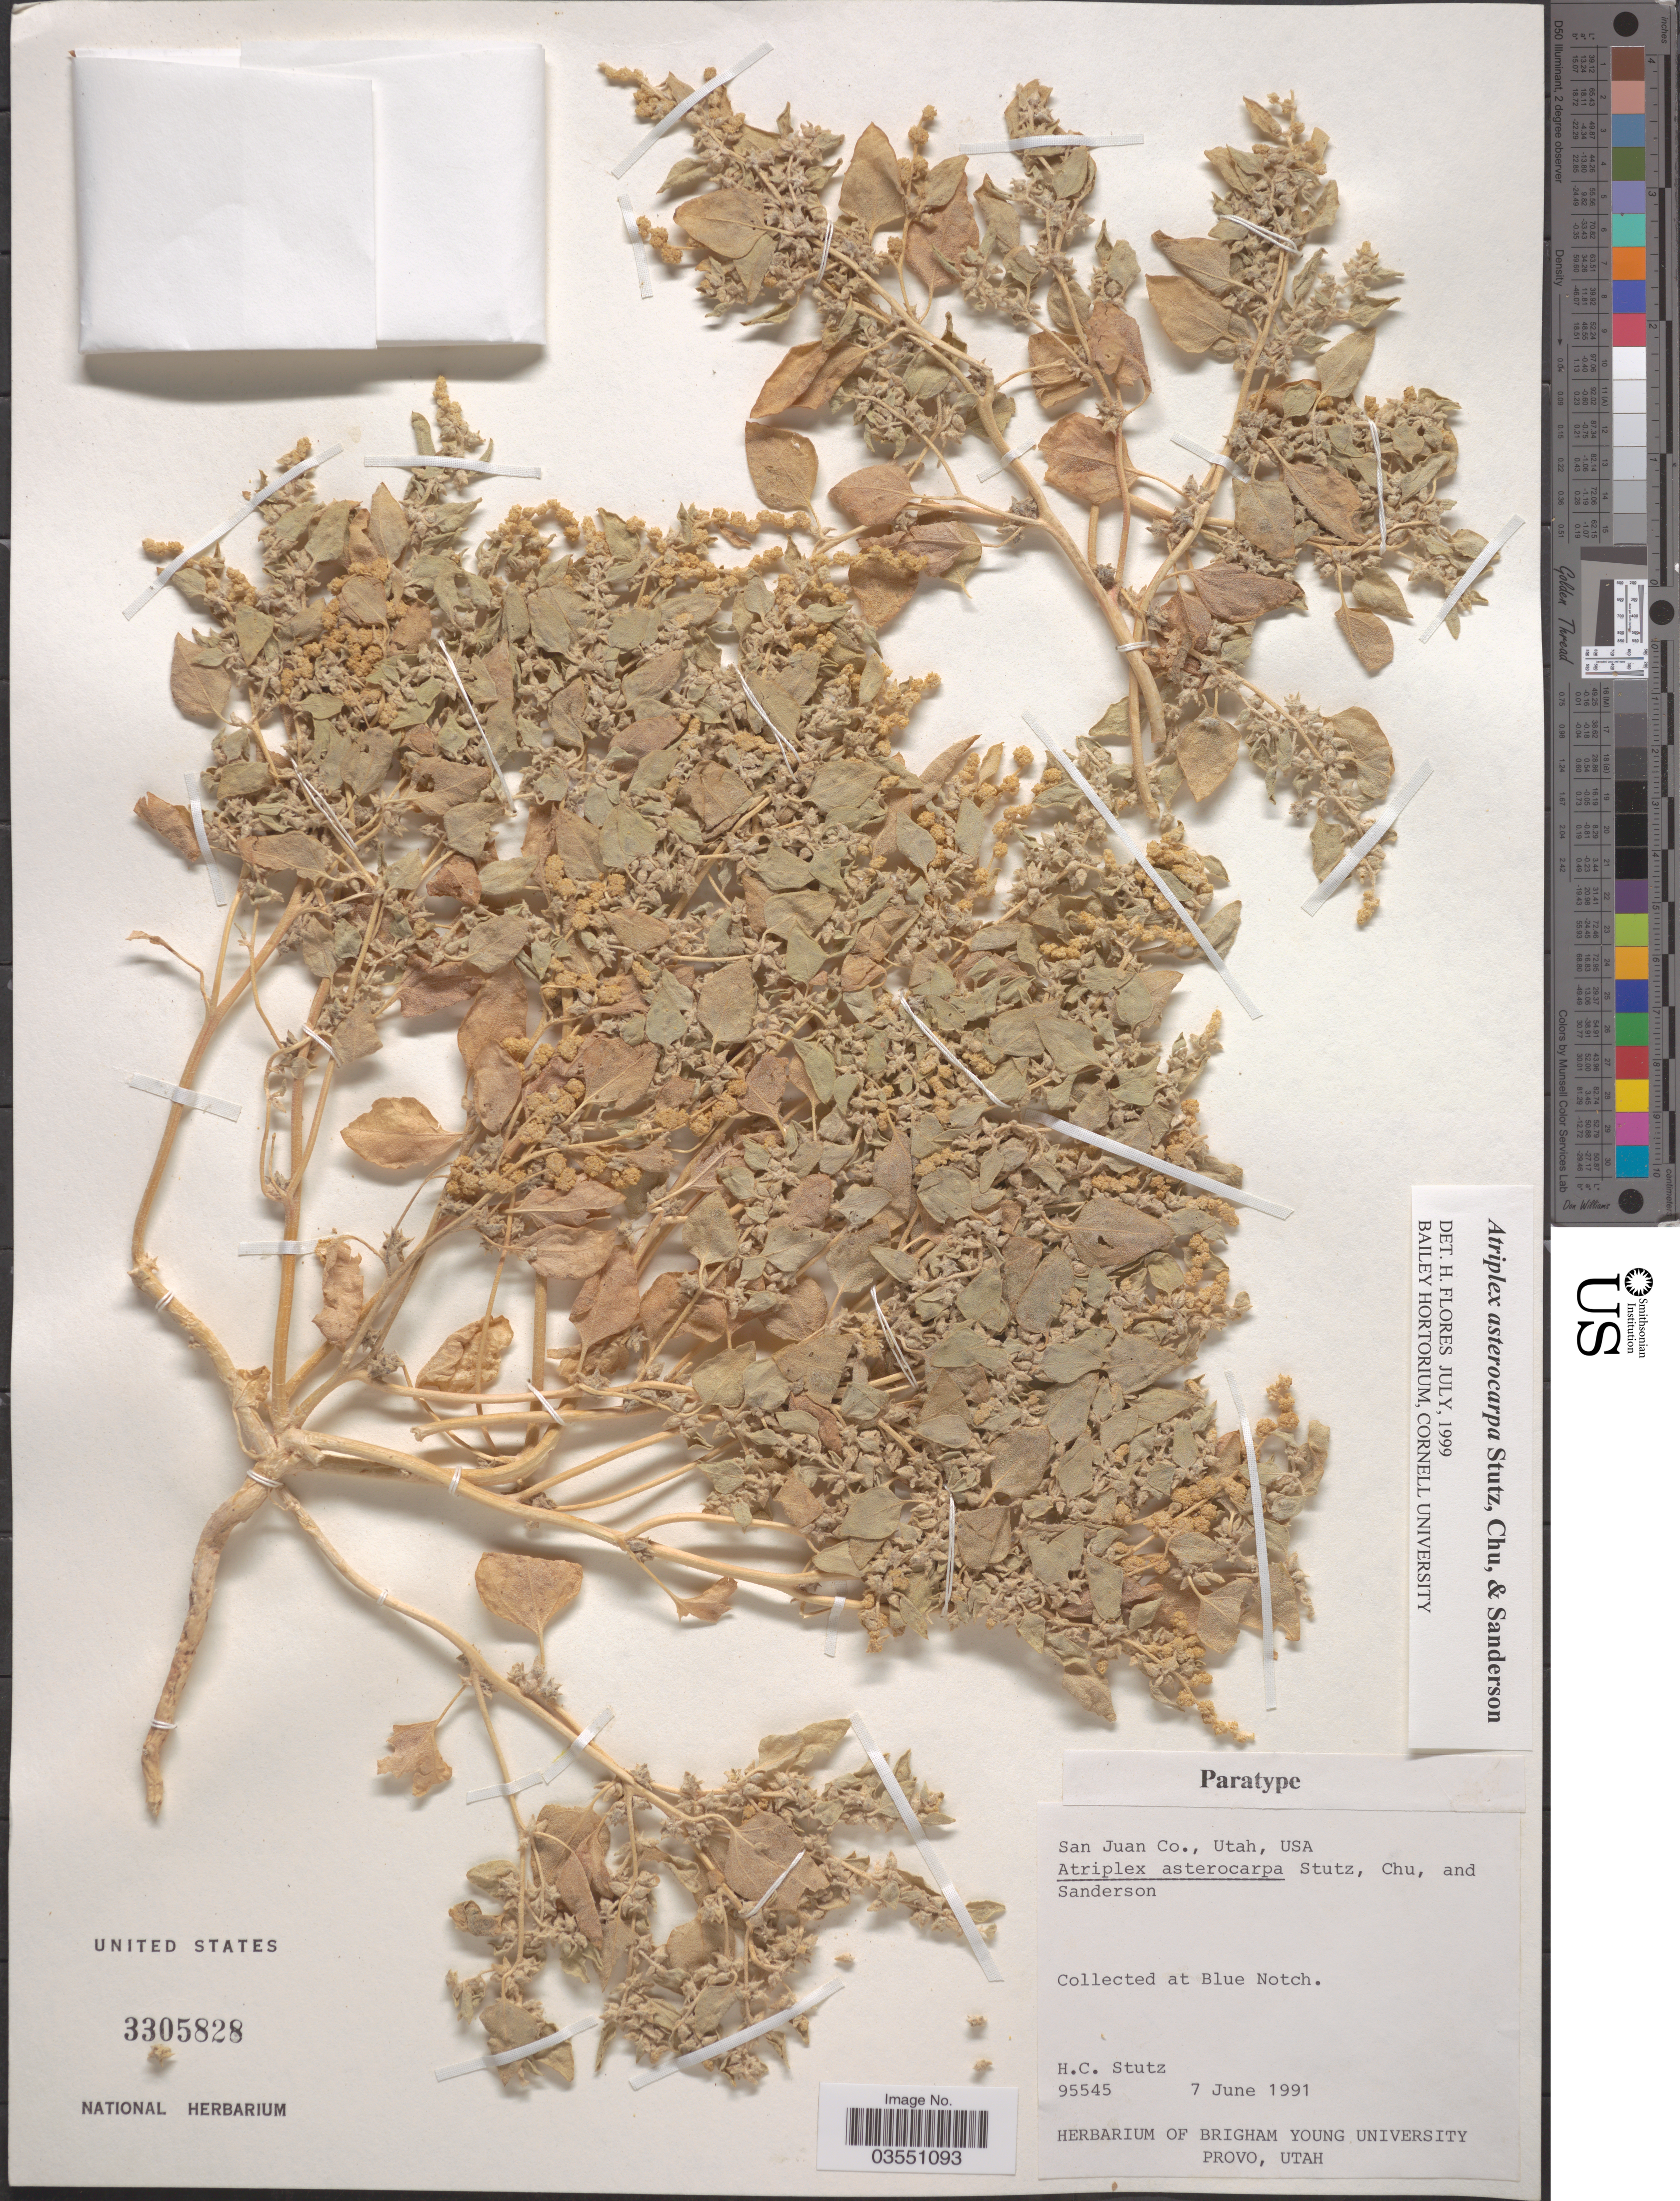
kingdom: Plantae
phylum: Tracheophyta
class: Magnoliopsida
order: Caryophyllales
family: Amaranthaceae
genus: Atriplex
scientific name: Atriplex asterocarpa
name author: Stutz et al.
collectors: H. Stutz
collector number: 95545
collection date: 1991-06-07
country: United States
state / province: Utah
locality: San Juan Co. At Blue Notch.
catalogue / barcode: US 3305828